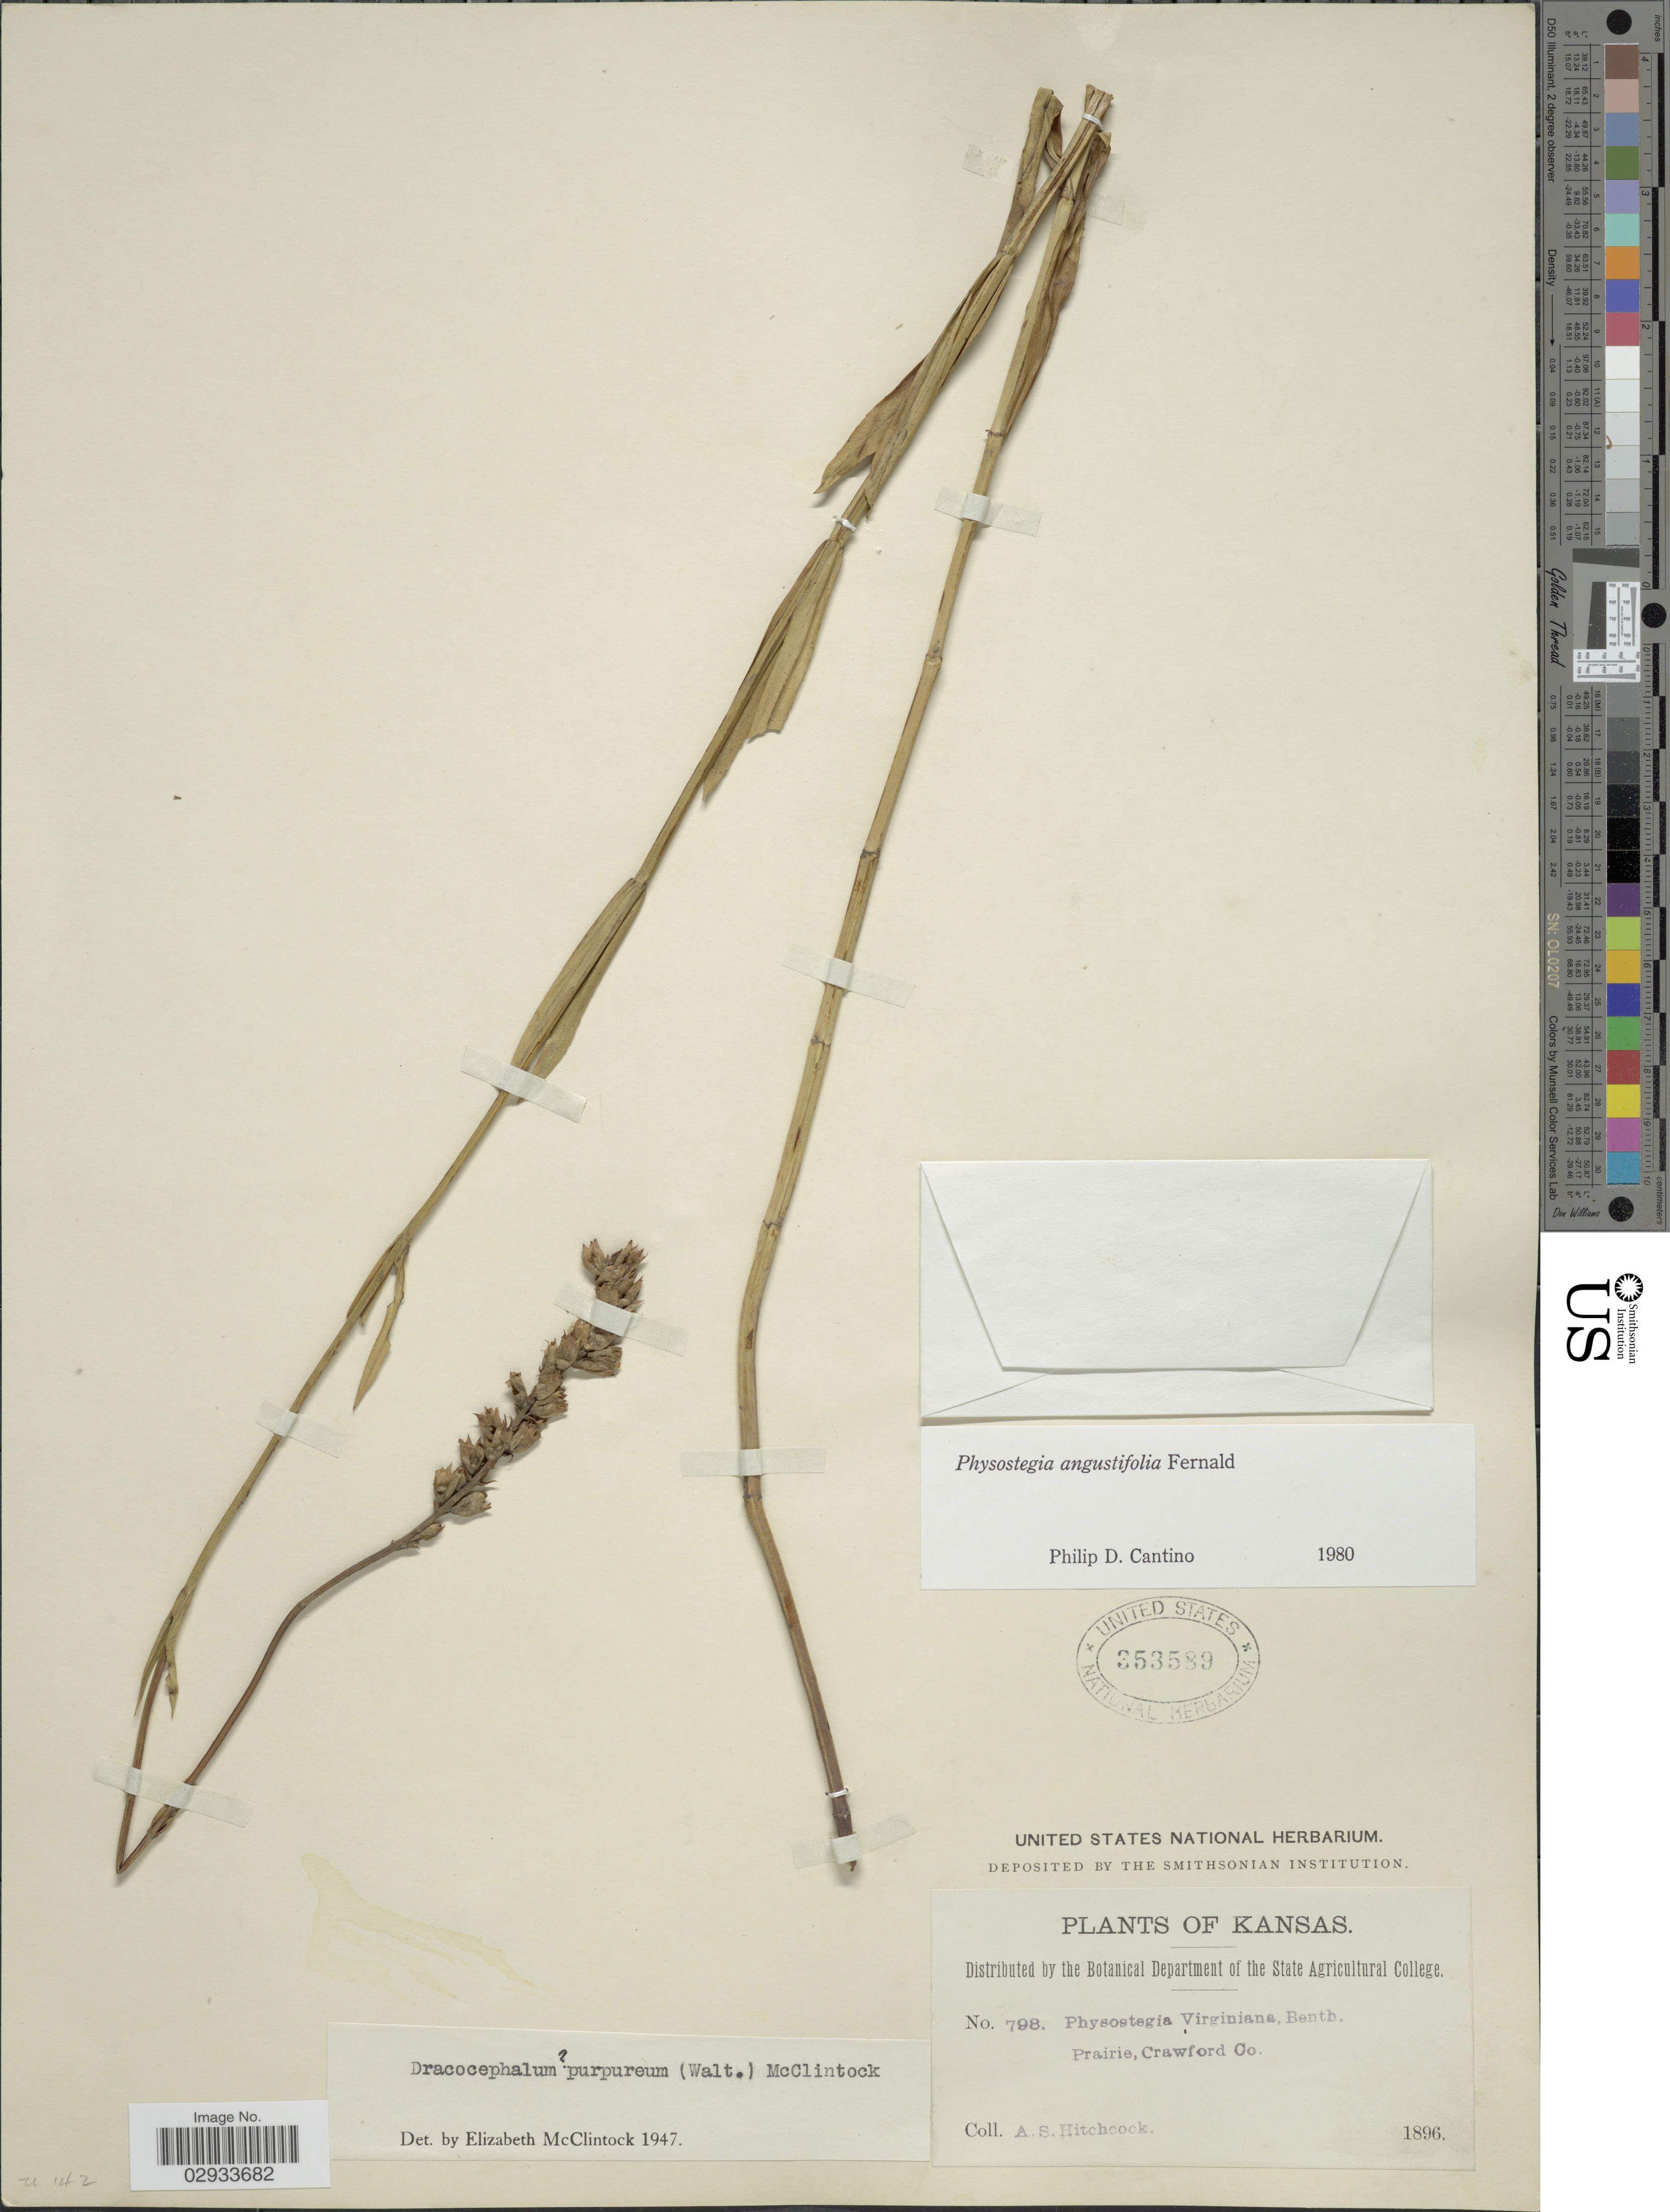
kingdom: Plantae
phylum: Tracheophyta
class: Magnoliopsida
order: Lamiales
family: Lamiaceae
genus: Physostegia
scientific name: Physostegia angustifolia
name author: Fernald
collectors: A. S. Hitchcock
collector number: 798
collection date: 1896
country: United States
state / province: Kansas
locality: Prairie, Crawford Co.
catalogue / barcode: US 353589